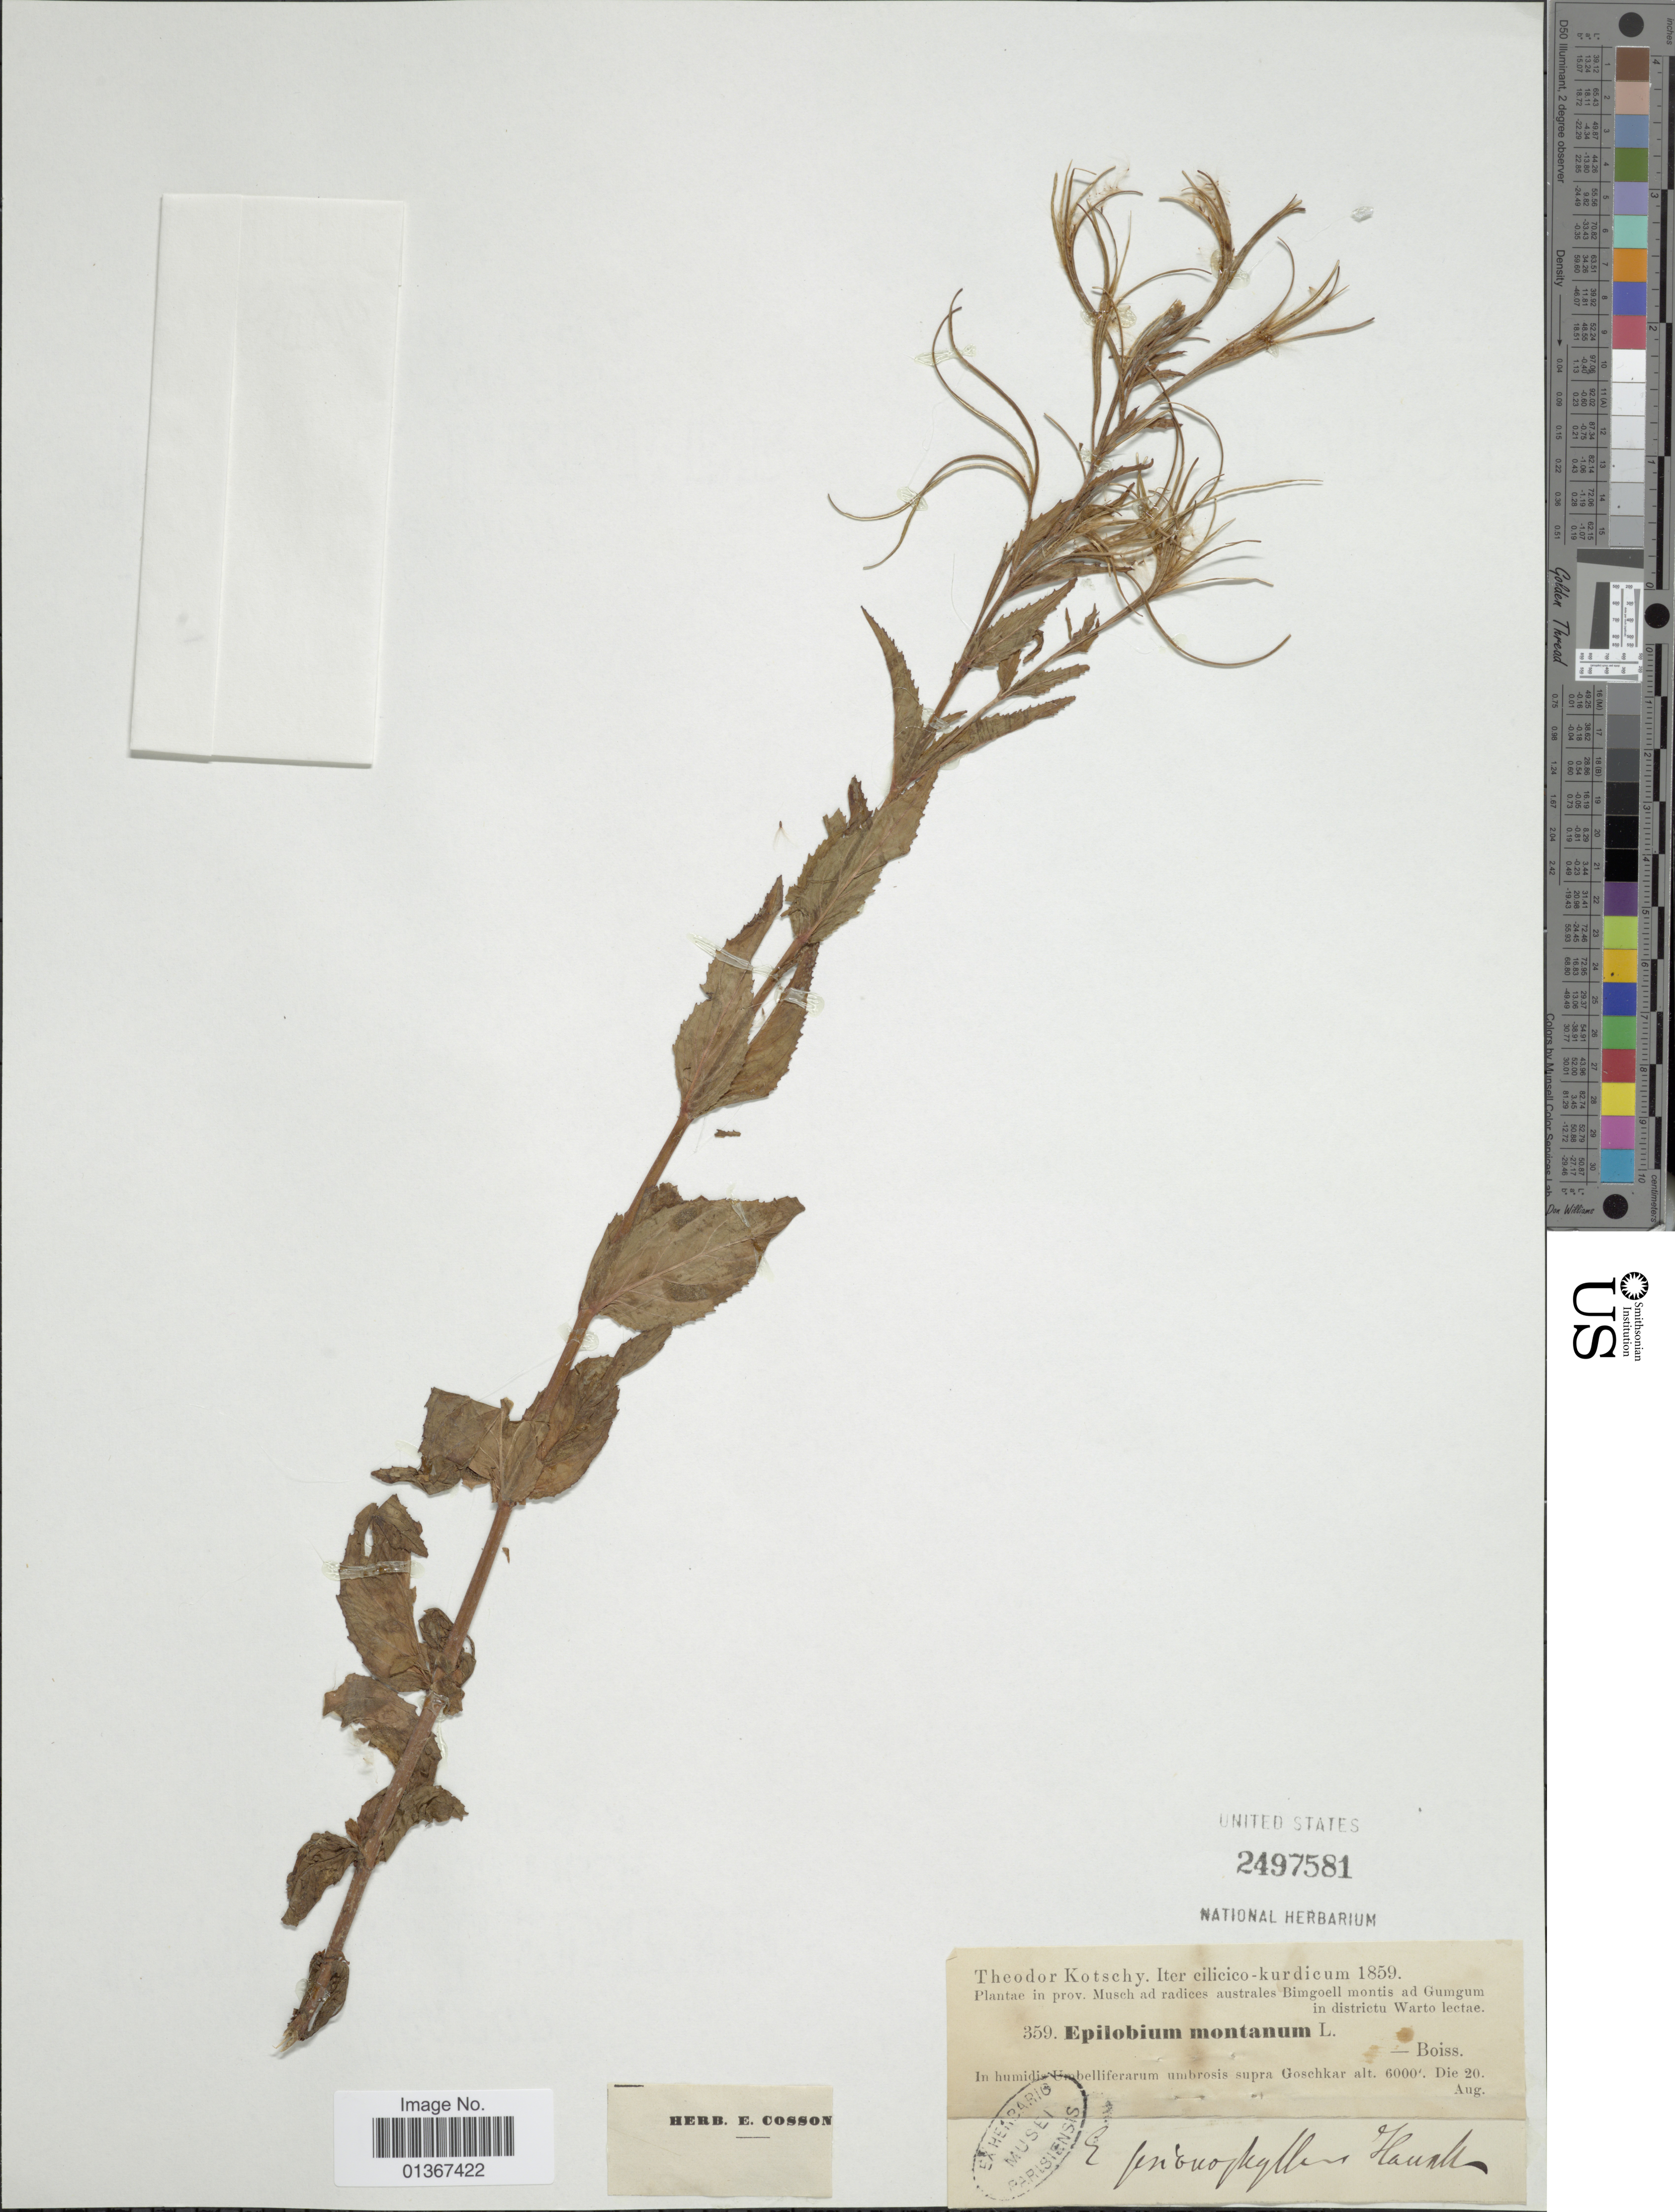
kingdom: Plantae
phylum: Tracheophyta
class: Magnoliopsida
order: Myrtales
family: Onagraceae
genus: Epilobium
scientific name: Epilobium montanum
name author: L.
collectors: K. G. Kotschy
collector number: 359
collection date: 1859-08-20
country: Turkey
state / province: Mus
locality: Prov. Musch ad radices australes Bimgoell montis ad Gumgum in districtu Warto lectae. In humidis Umbelliferarum umbrosis supra Goschkar.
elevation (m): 1829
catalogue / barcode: US 2497581